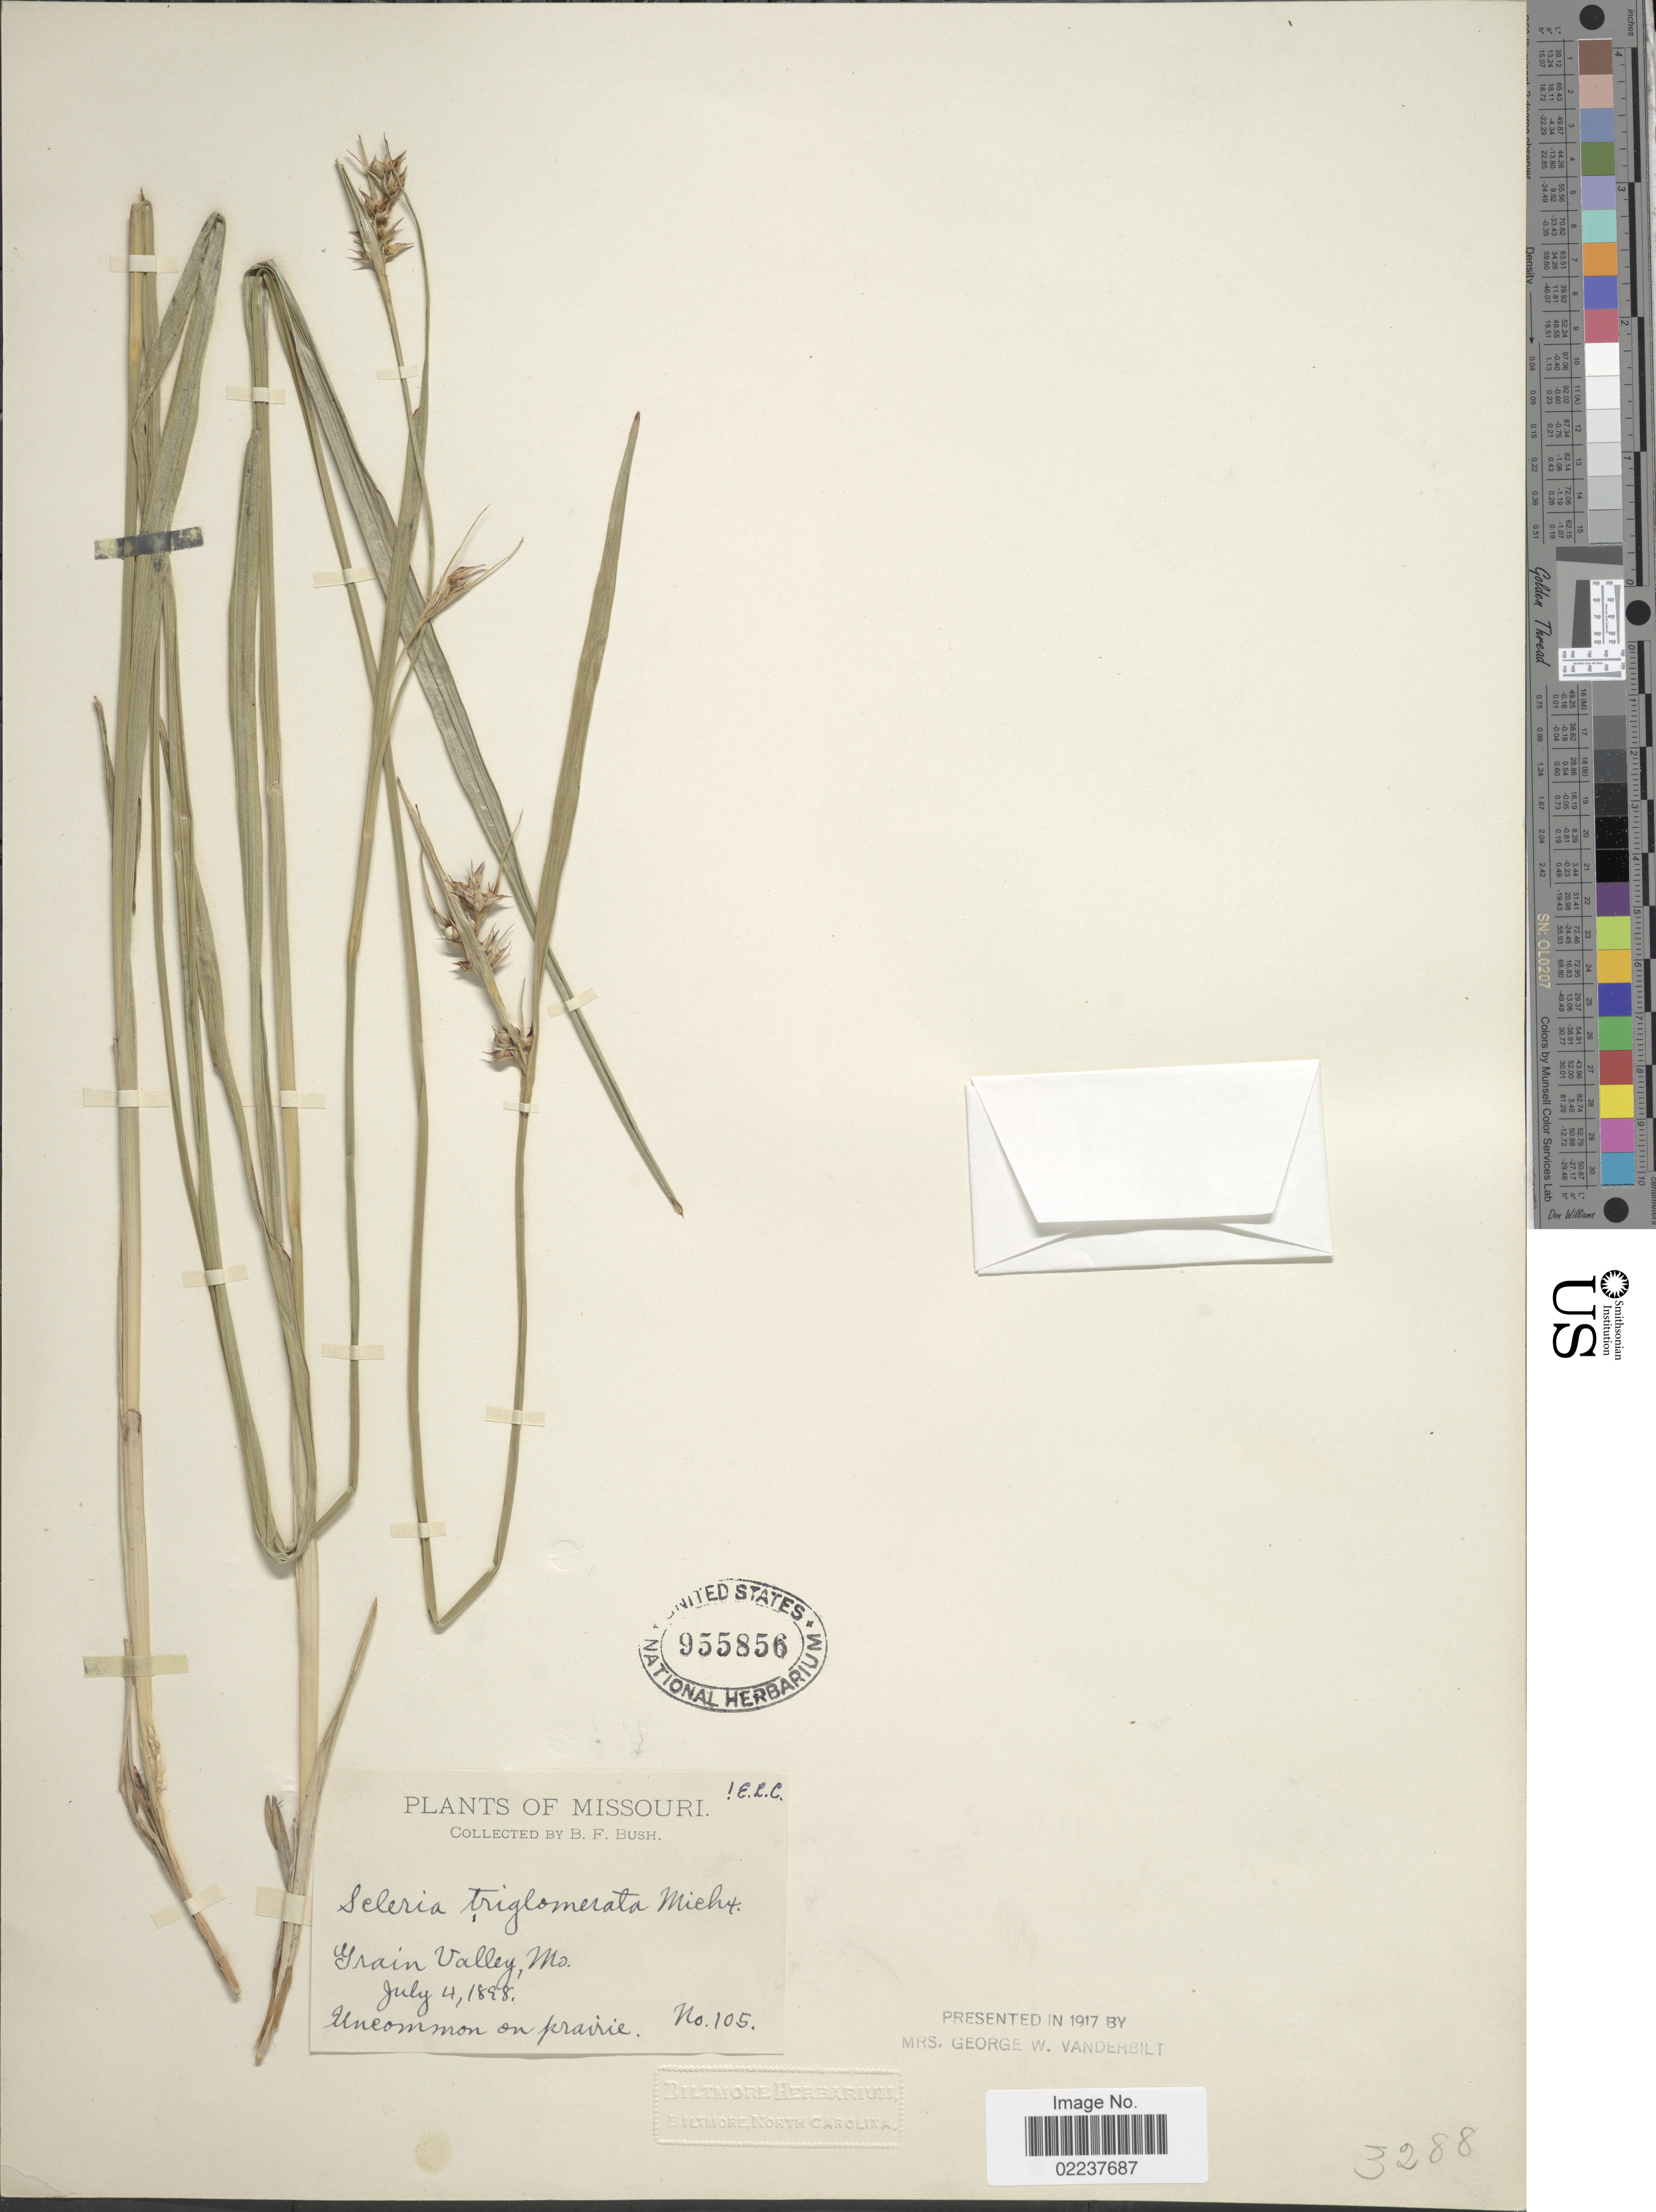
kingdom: Plantae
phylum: Tracheophyta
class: Liliopsida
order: Poales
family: Cyperaceae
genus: Scleria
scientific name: Scleria triglomerata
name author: Michx.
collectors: B. F. Bush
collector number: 105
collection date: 1898-07-04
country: United States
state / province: Missouri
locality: Grain Valley, Mo.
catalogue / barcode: US 955856